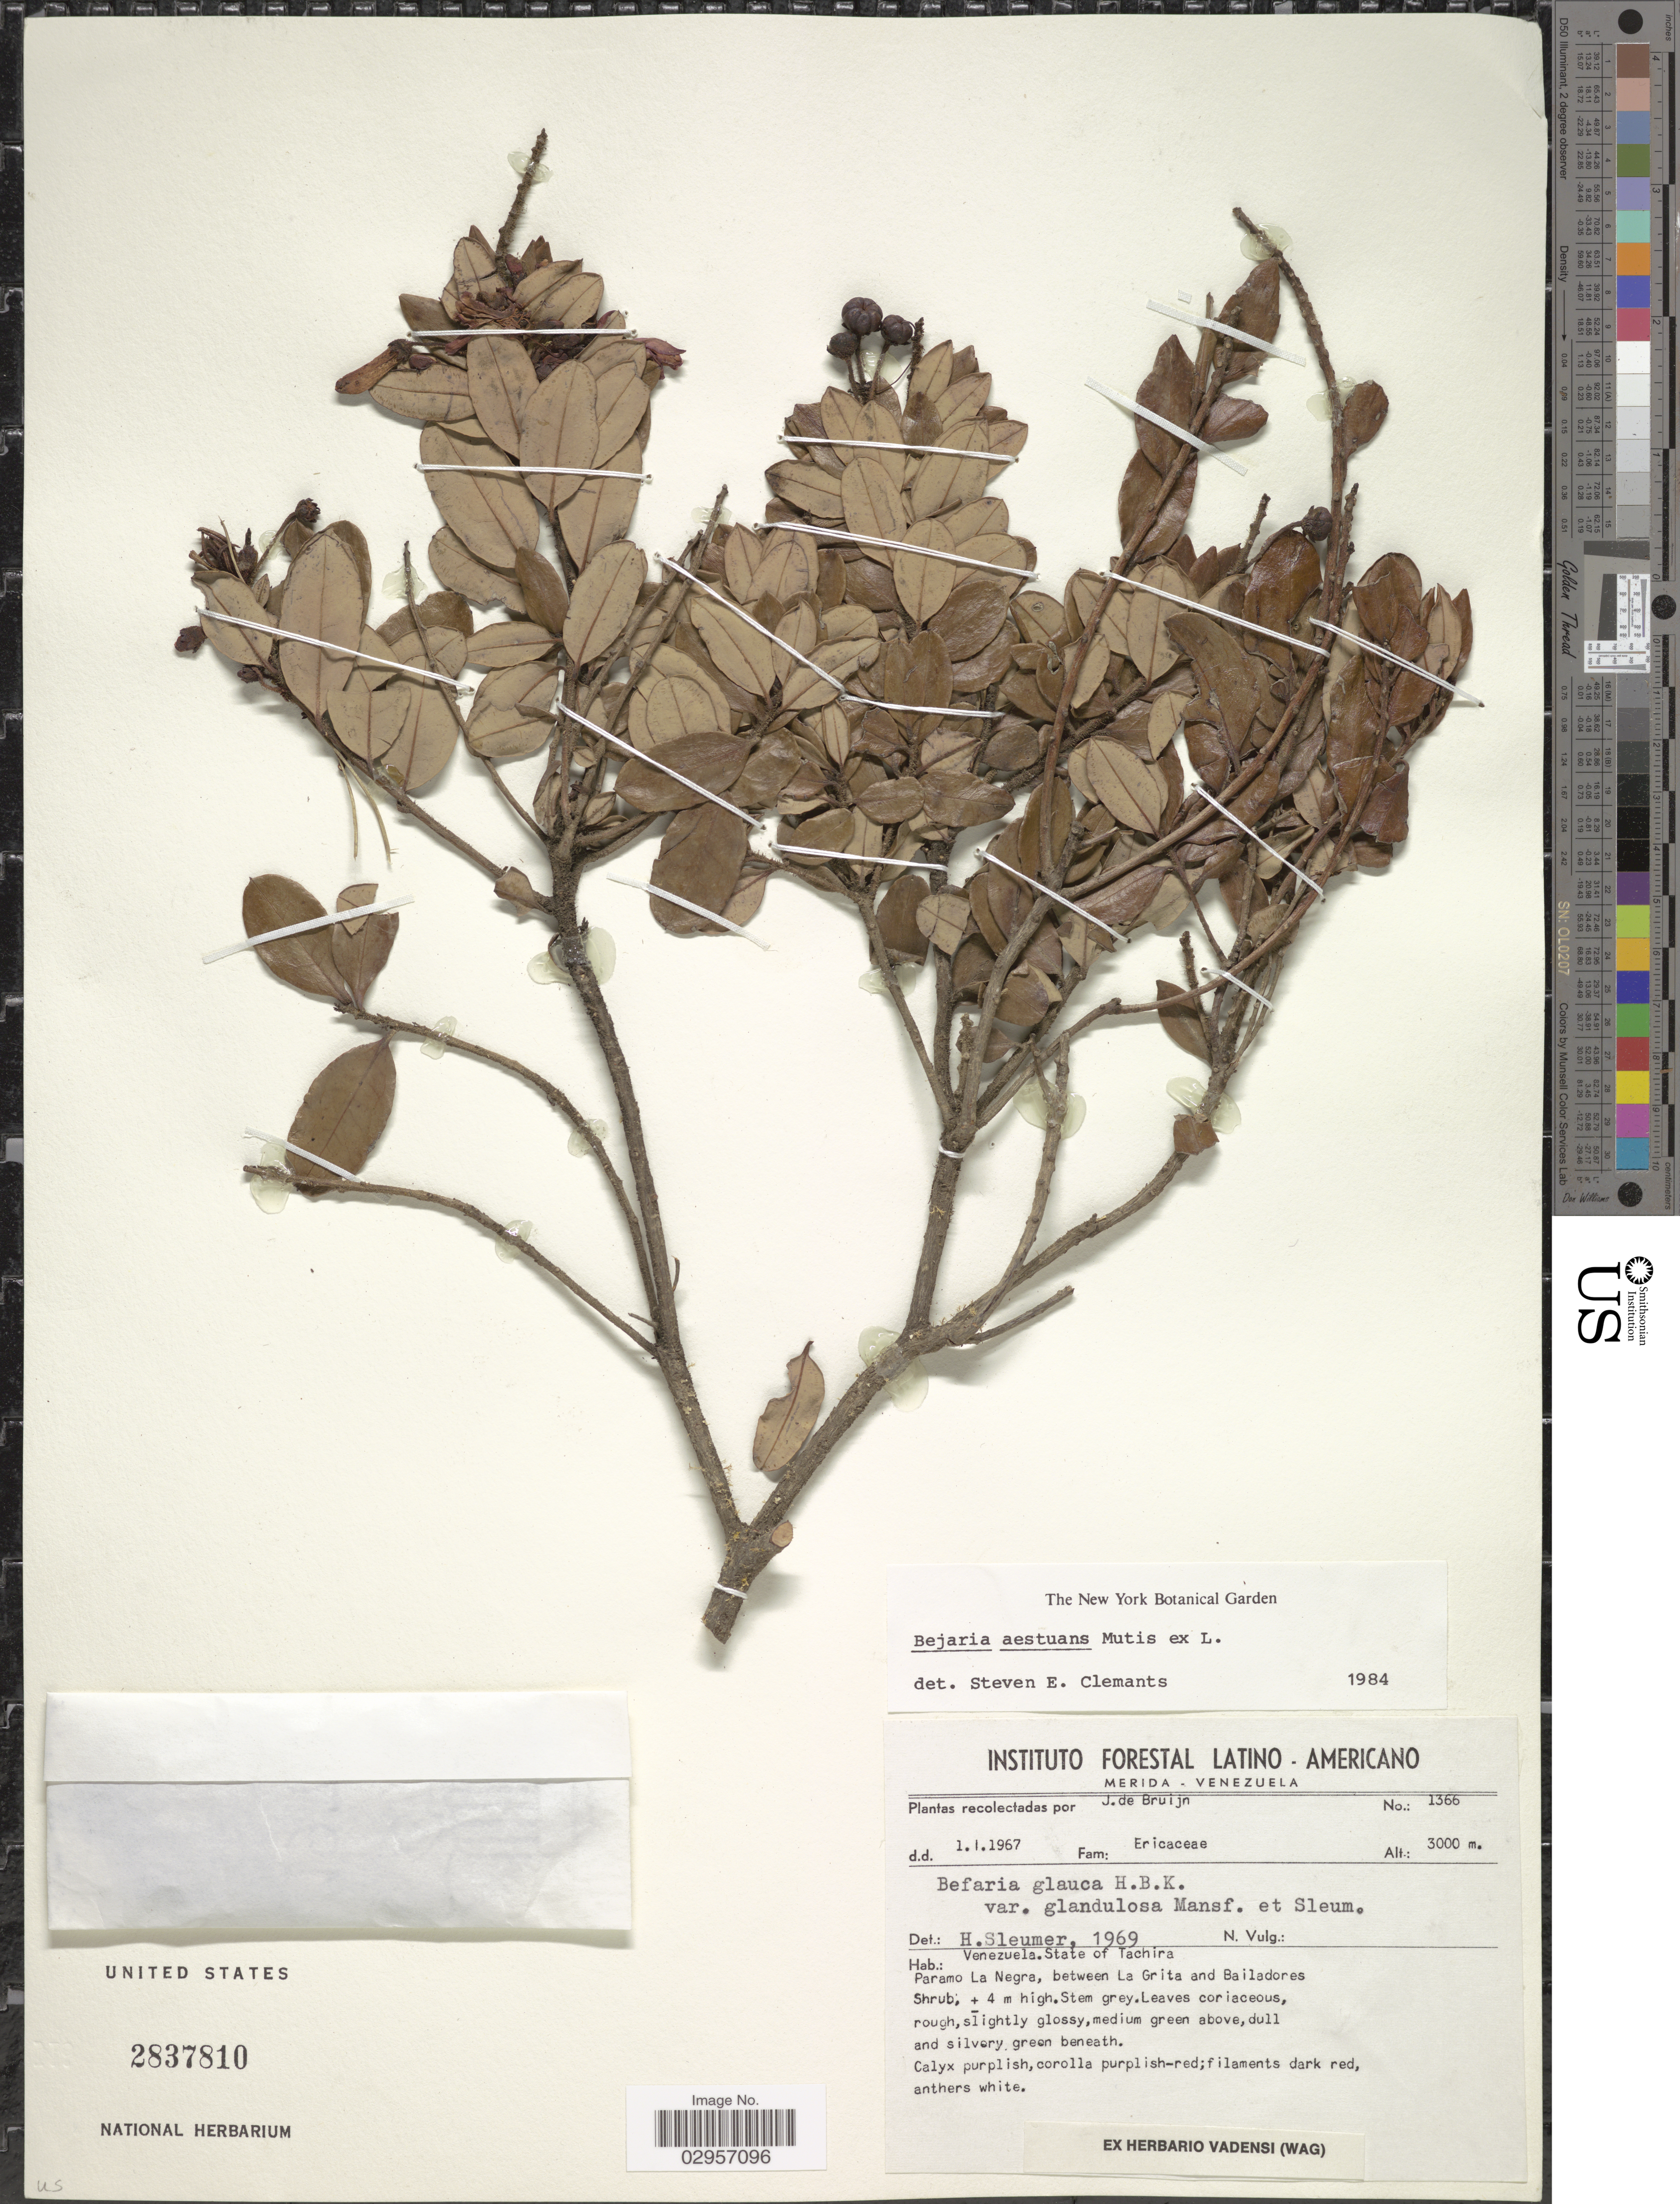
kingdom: Plantae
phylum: Tracheophyta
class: Magnoliopsida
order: Ericales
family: Ericaceae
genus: Befaria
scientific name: Befaria aestuans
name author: Mutis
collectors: J. Bruijn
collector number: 1366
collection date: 1967-01-01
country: Venezuela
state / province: Tachira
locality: State of Tachira. Parama La Negra, between La Grita and Bailadores.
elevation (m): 3000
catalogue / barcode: US 2837810